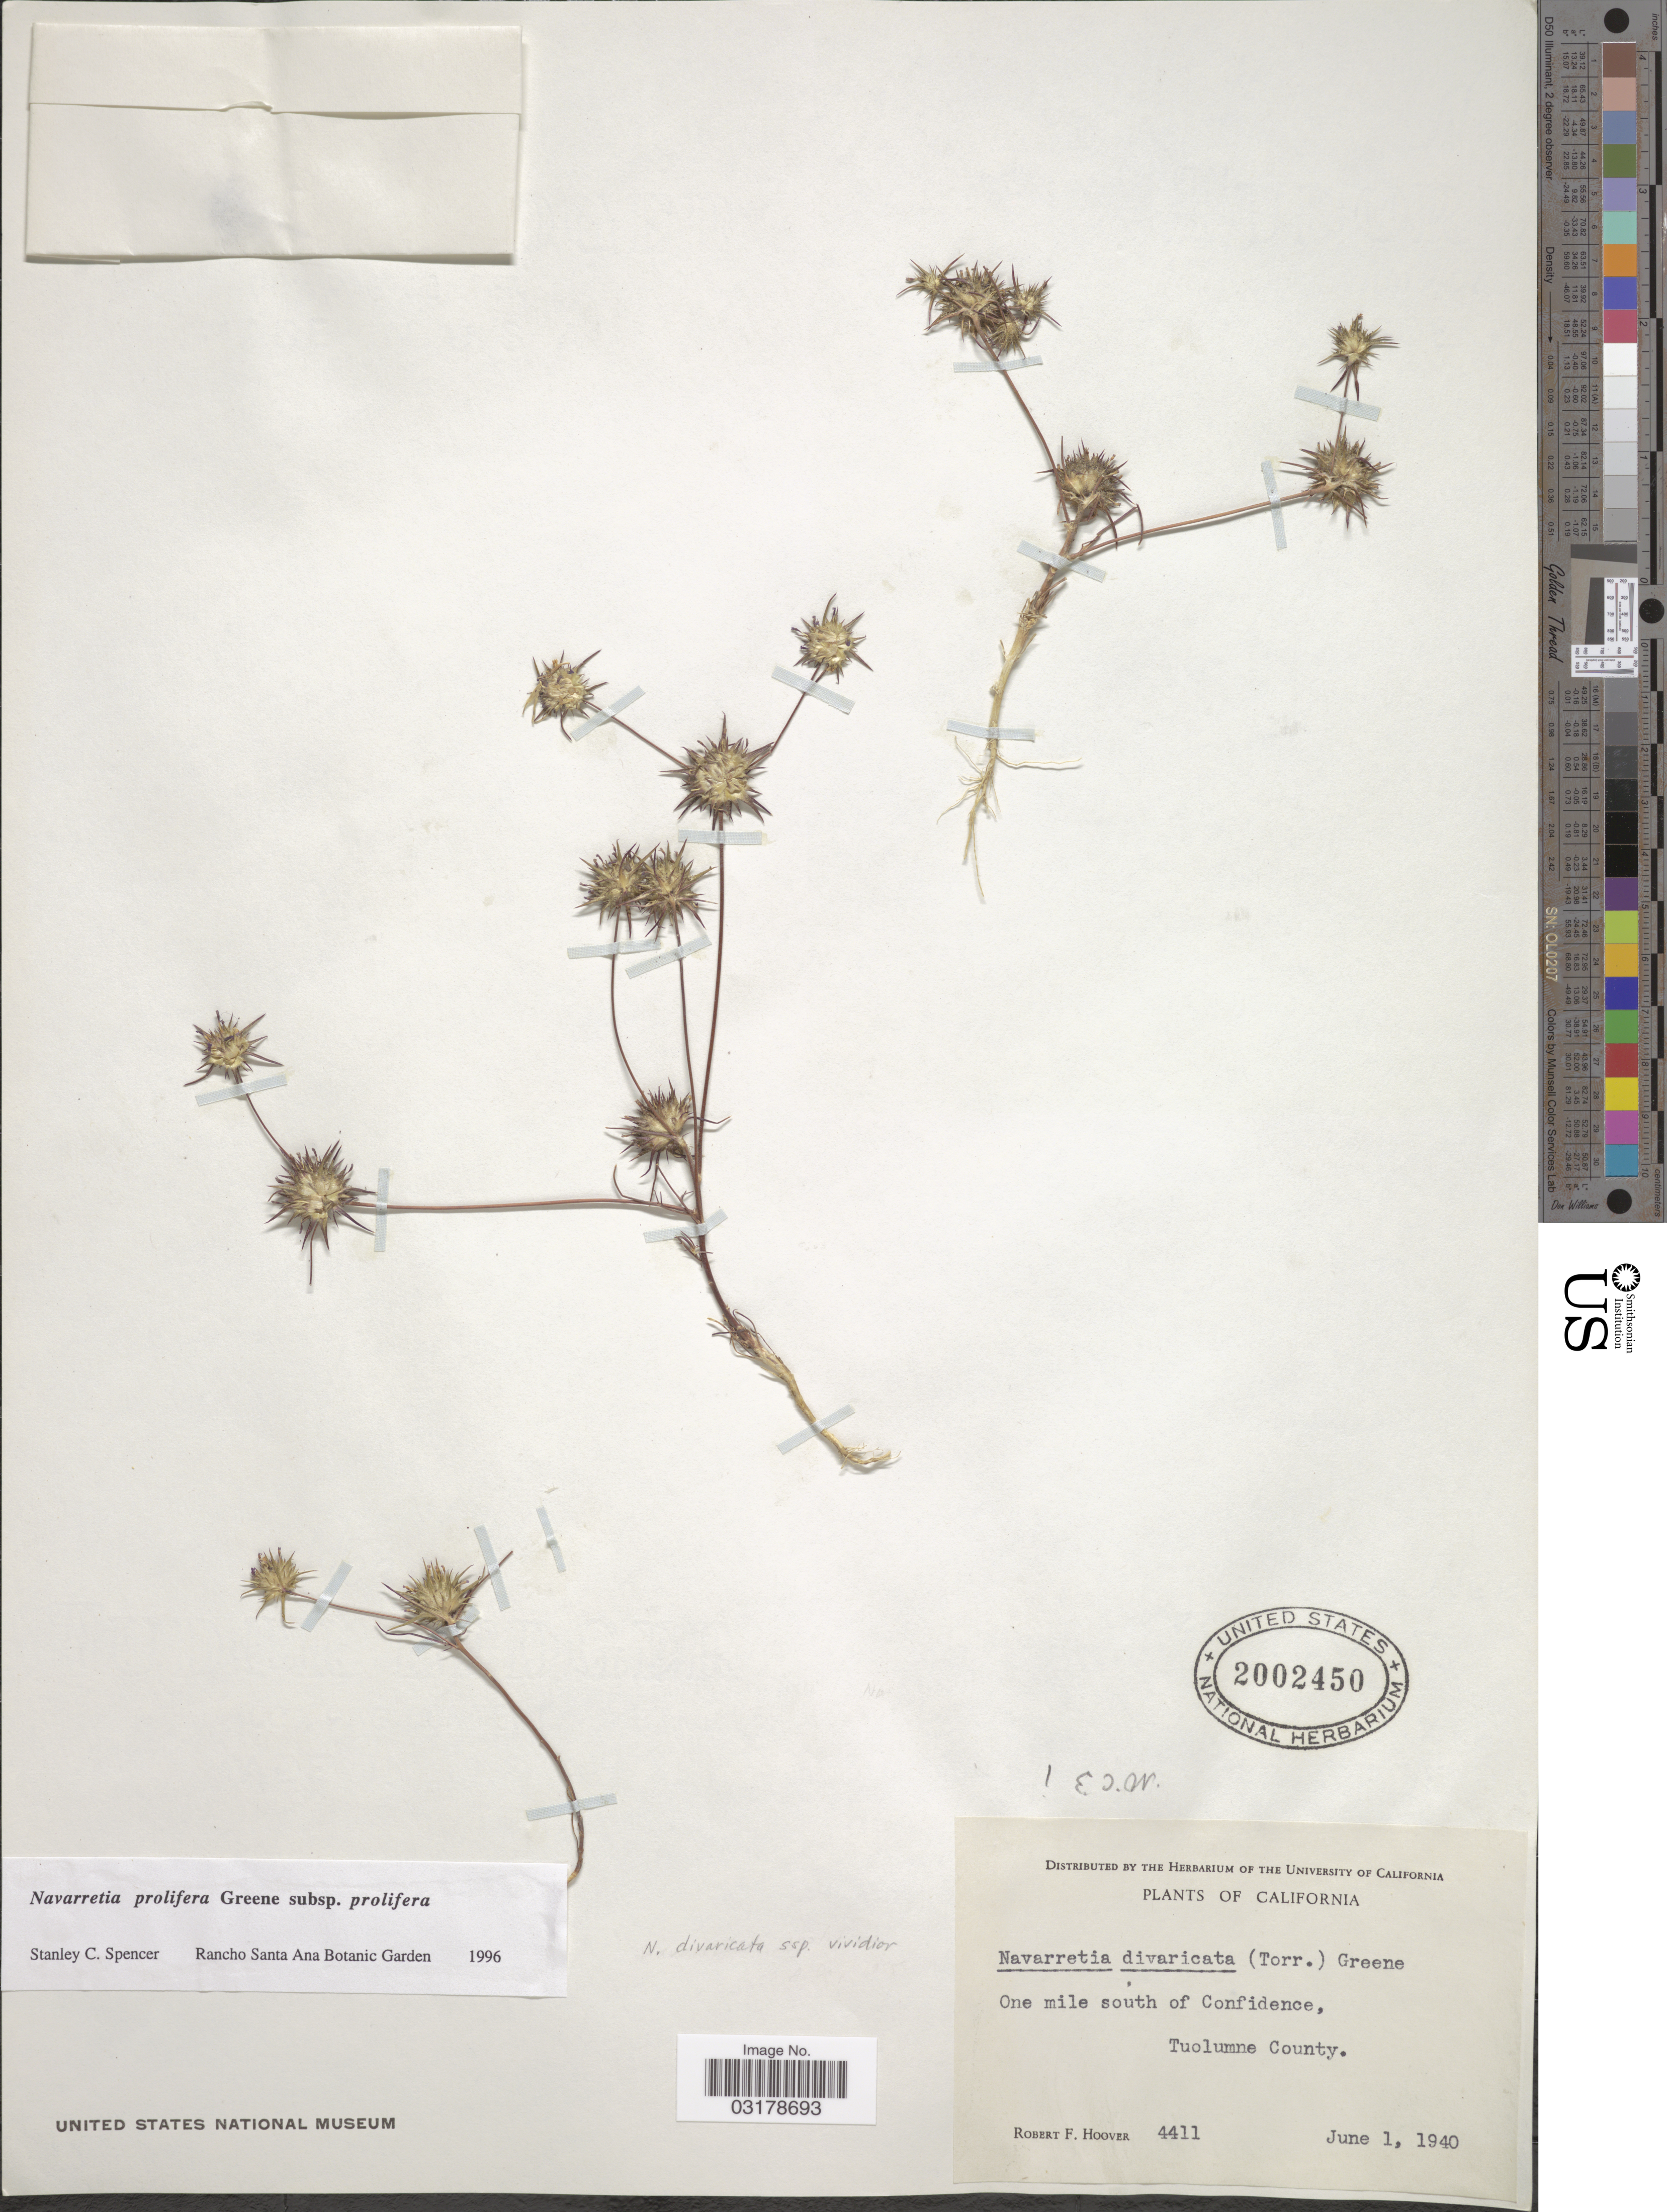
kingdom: Plantae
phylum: Tracheophyta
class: Magnoliopsida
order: Ericales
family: Polemoniaceae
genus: Navarretia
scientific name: Navarretia prolifera subsp. prolifera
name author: Greene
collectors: R. F. Hoover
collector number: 4411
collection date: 1940-06-01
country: United States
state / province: California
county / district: Tuolumne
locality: One mile south of Confidence, Tuolumne County.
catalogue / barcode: US 2002450